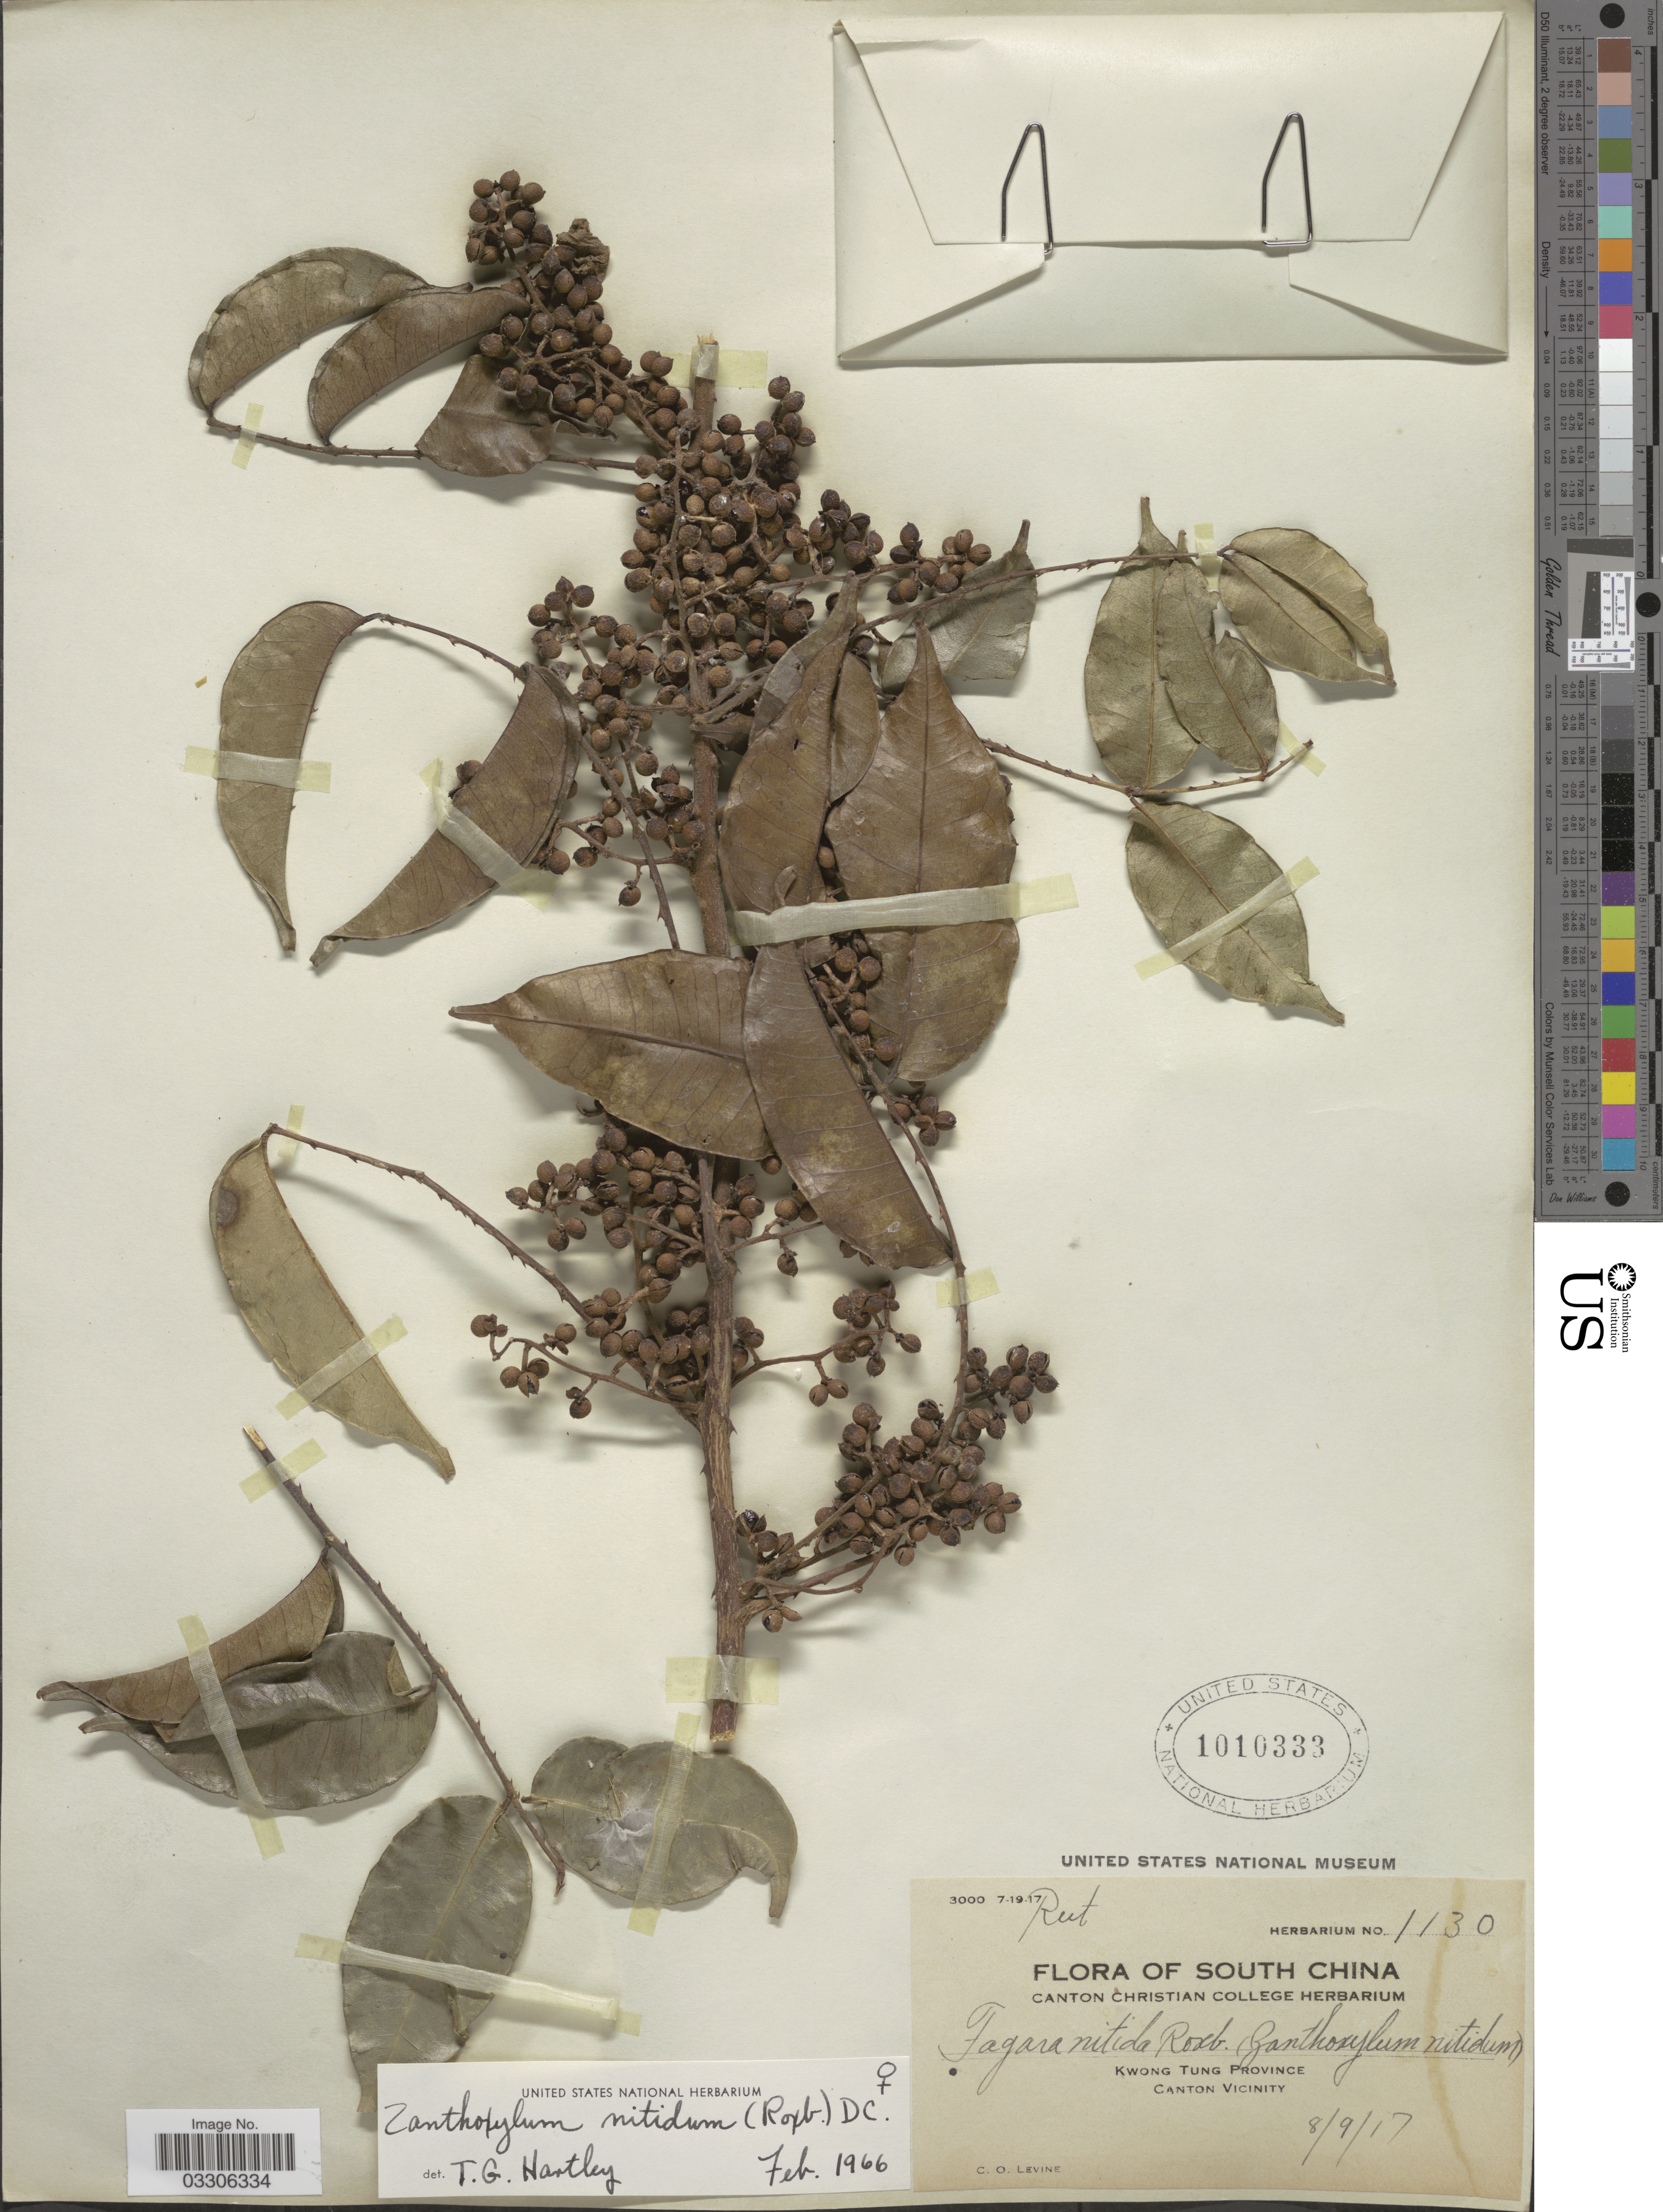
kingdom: Plantae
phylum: Tracheophyta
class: Magnoliopsida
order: Sapindales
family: Rutaceae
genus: Zanthoxylum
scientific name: Zanthoxylum nitidum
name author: Bunge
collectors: C. O. Levine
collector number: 1130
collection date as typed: Transcribed d/m/y: 8/9/17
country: China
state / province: Guangdong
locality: South China. Kwong Tung Province. Canton Vicinity.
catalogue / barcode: US 1010333